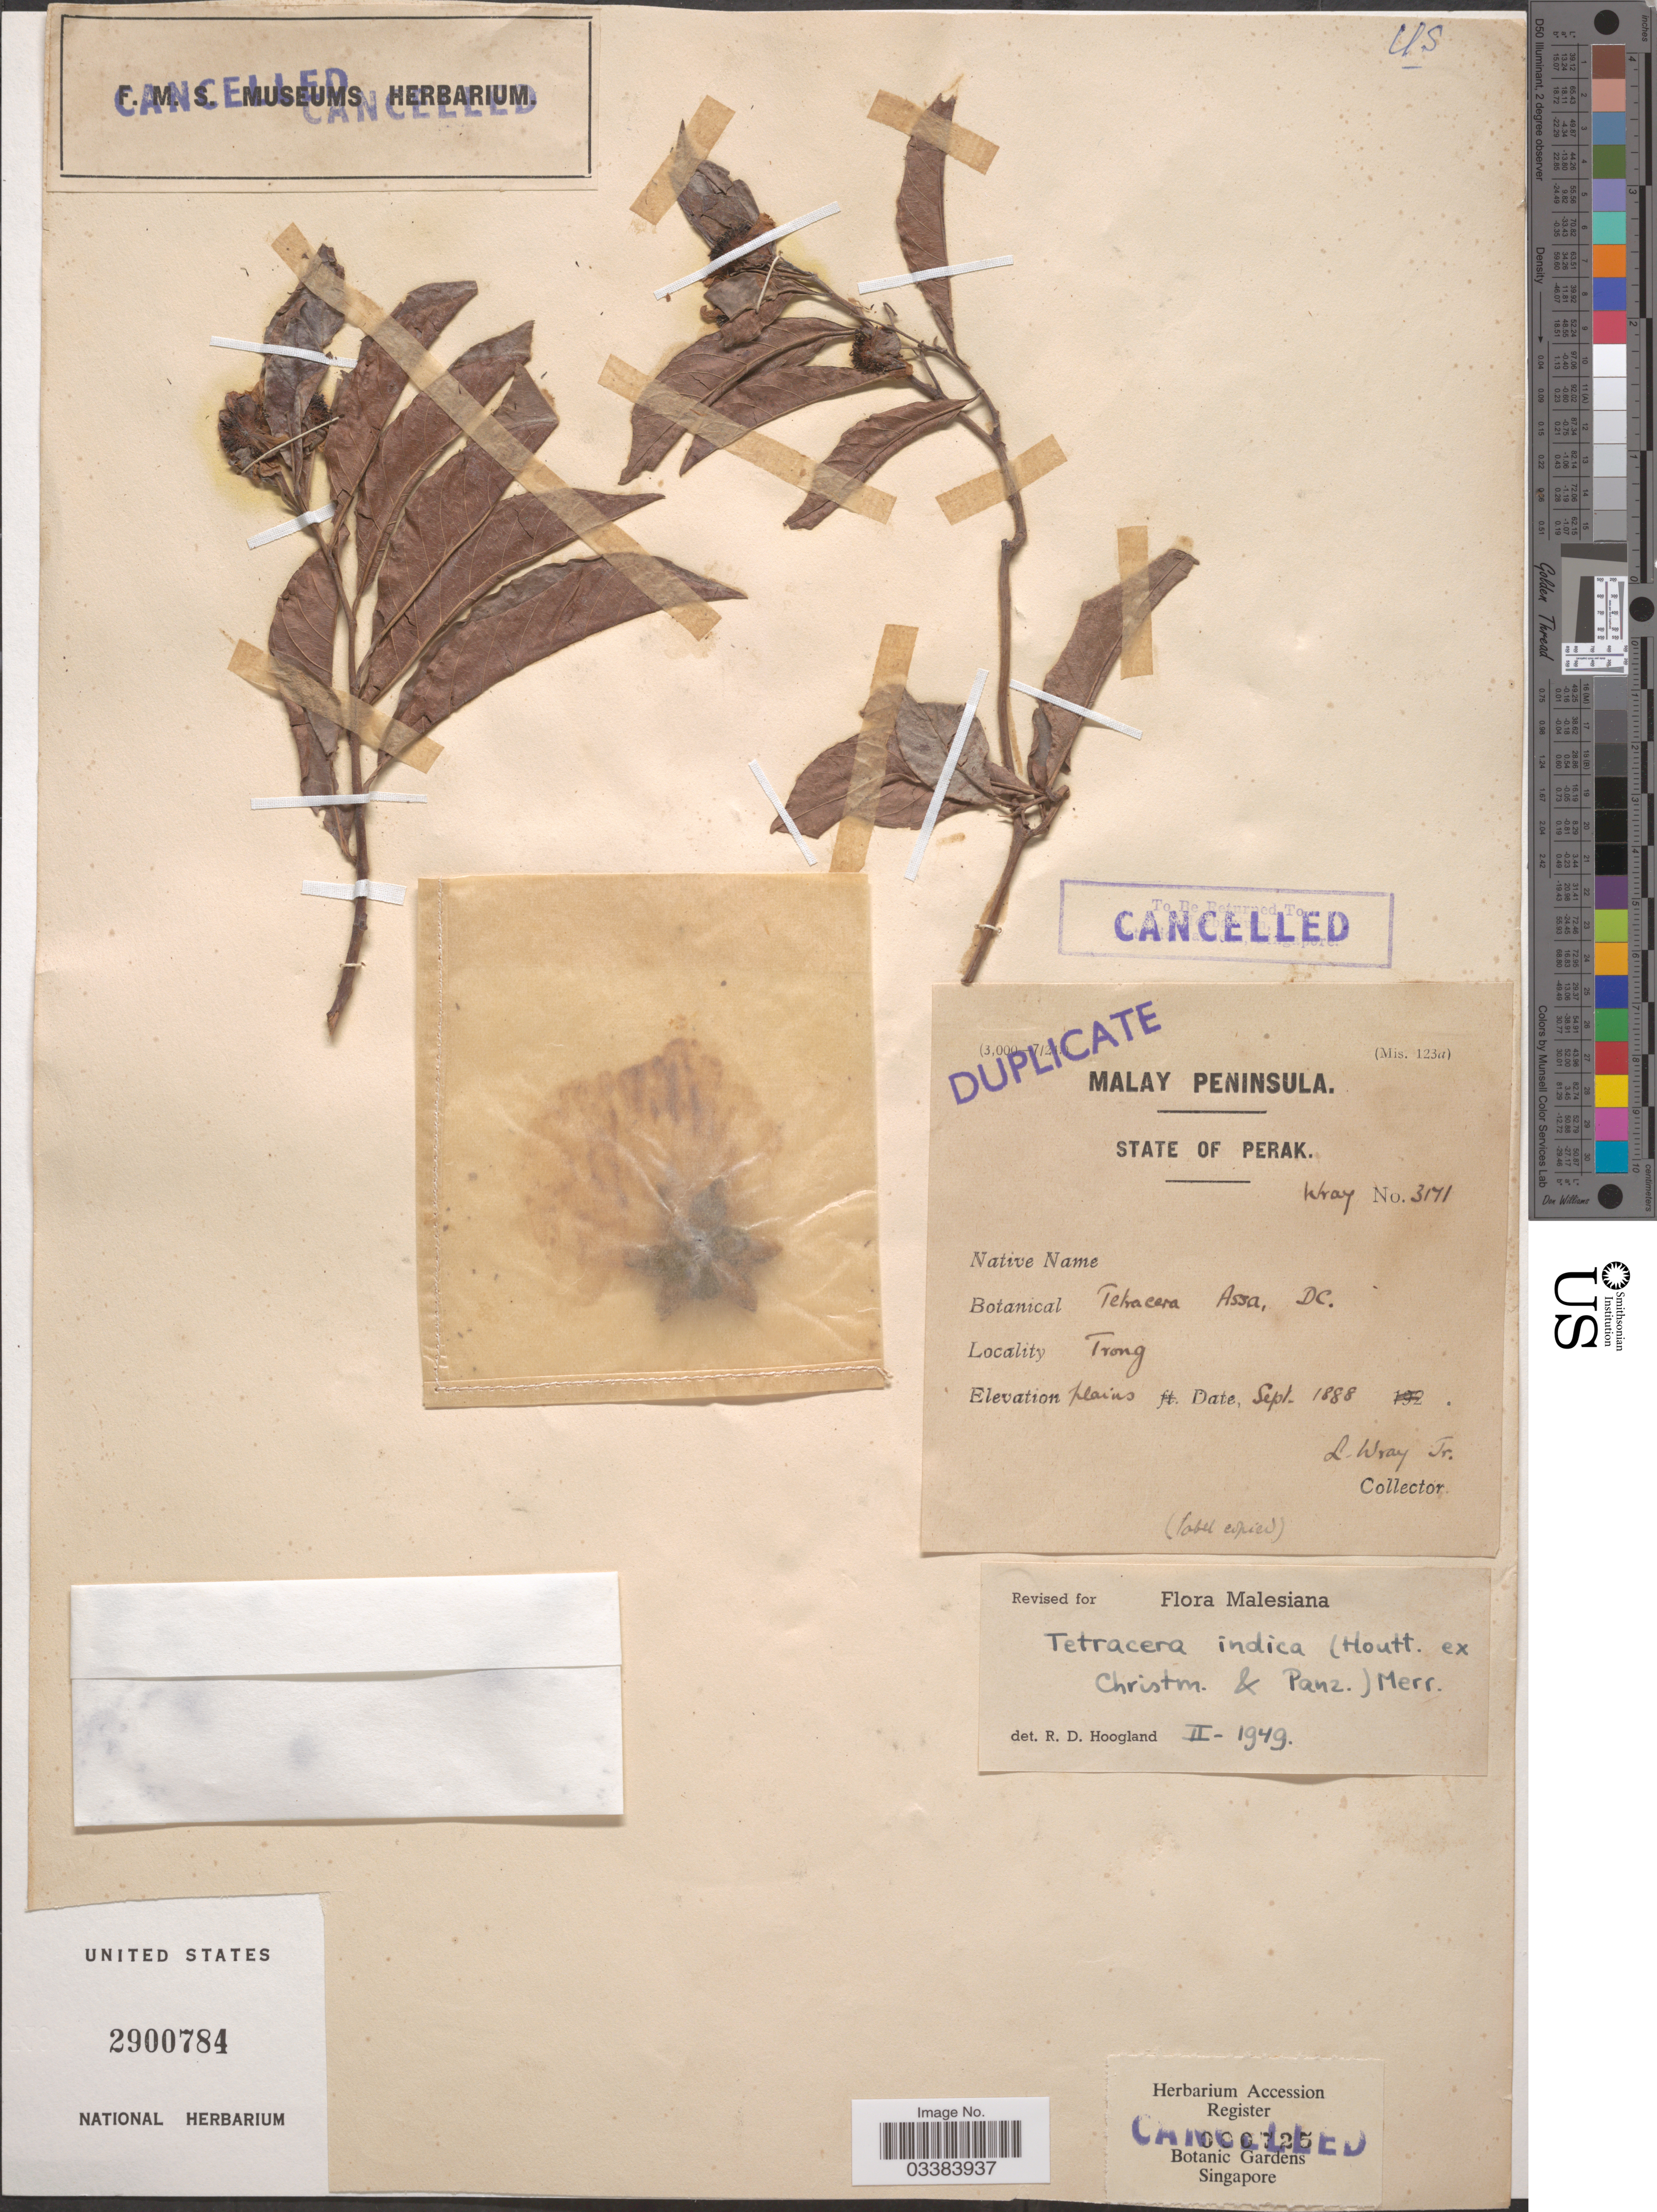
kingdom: Plantae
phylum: Tracheophyta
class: Magnoliopsida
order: Dilleniales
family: Dilleniaceae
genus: Tetracera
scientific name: Tetracera indica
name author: Merr.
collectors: L. Wray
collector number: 3171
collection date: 1888-09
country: Malaysia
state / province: Perak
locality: Malay Peninsula. Trong.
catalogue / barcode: US 2900784